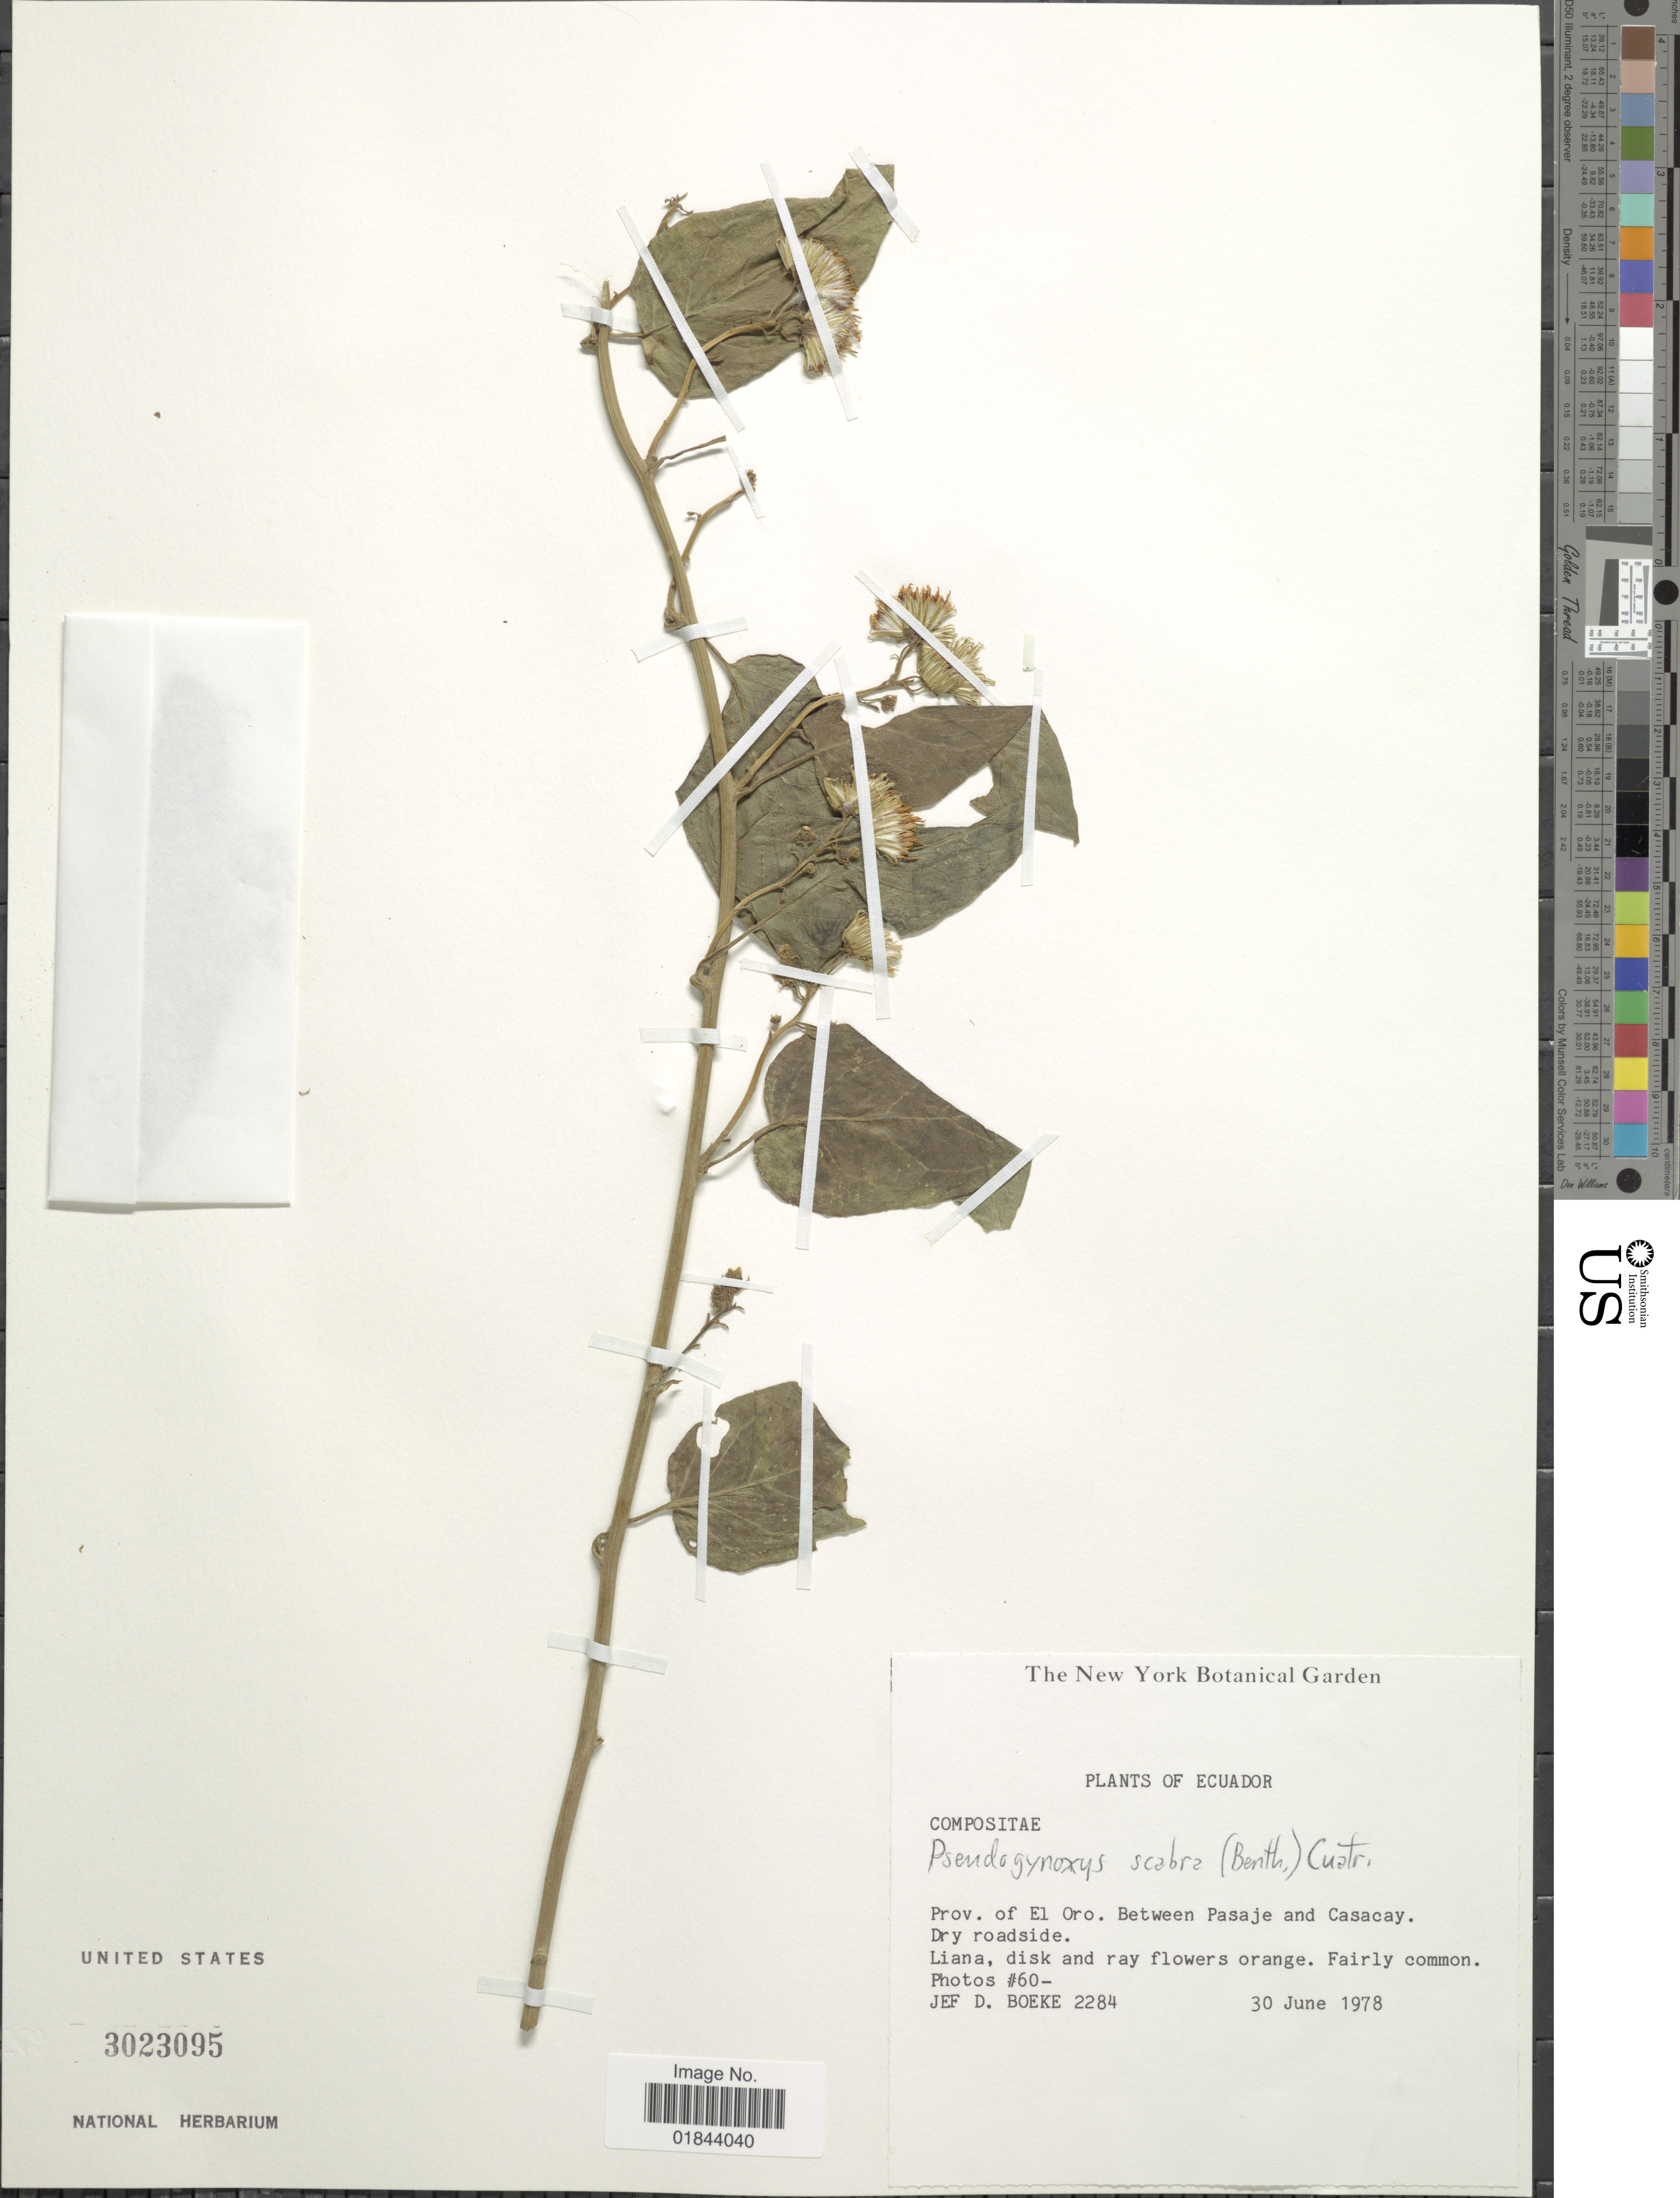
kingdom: Plantae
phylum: Tracheophyta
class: Magnoliopsida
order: Asterales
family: Asteraceae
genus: Pseudogynoxys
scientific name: Pseudogynoxys scabra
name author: (Benth.) Cuatrec.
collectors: J. D. Boeke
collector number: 2284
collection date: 1978-06-30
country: Ecuador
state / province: El Oro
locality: Between Pasaje and Casacay. Dry roadside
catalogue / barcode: US 3023095